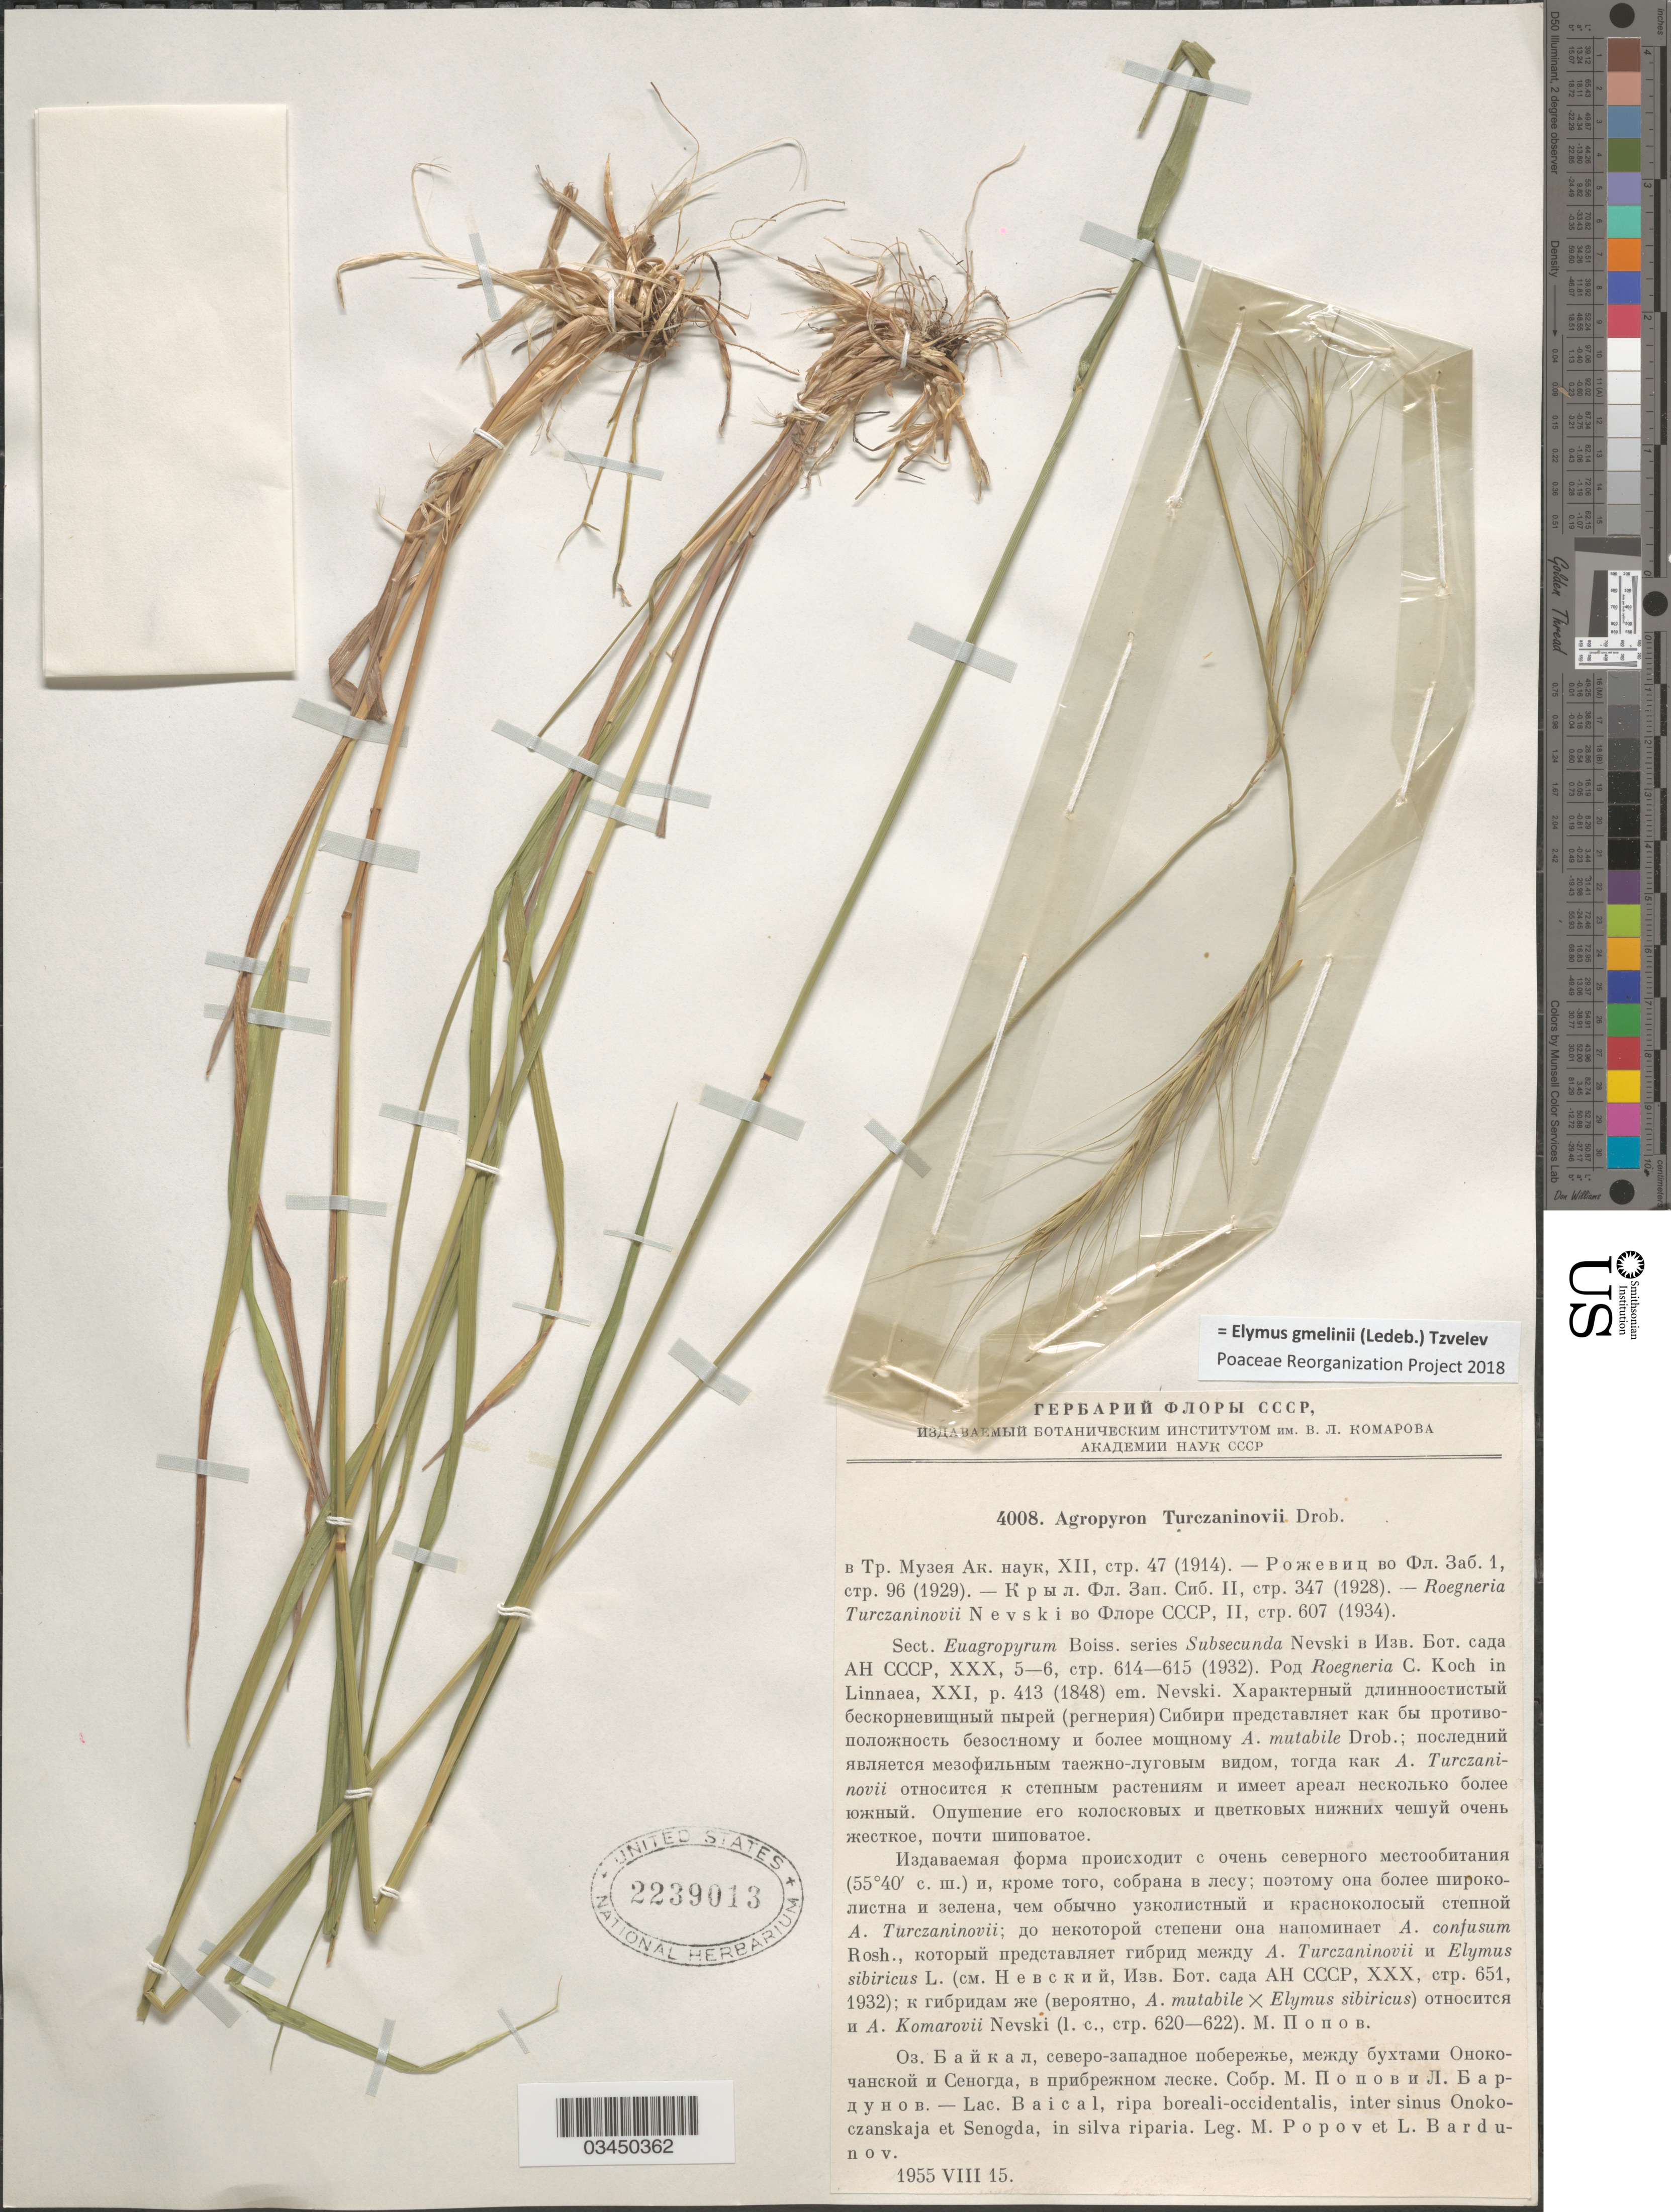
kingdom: Plantae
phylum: Tracheophyta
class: Liliopsida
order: Poales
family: Poaceae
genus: Elymus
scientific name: Elymus gmelinii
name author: (Ledeb.) Tzvelev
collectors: M. Popov & L. Bardunov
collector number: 4008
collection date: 1955-08-15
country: Russian Federation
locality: Lac. Baical, ripa boreali-occidentalis, inter sinus Onokuczanskaja et Senogda, in silva riparia.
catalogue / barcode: US 2239013